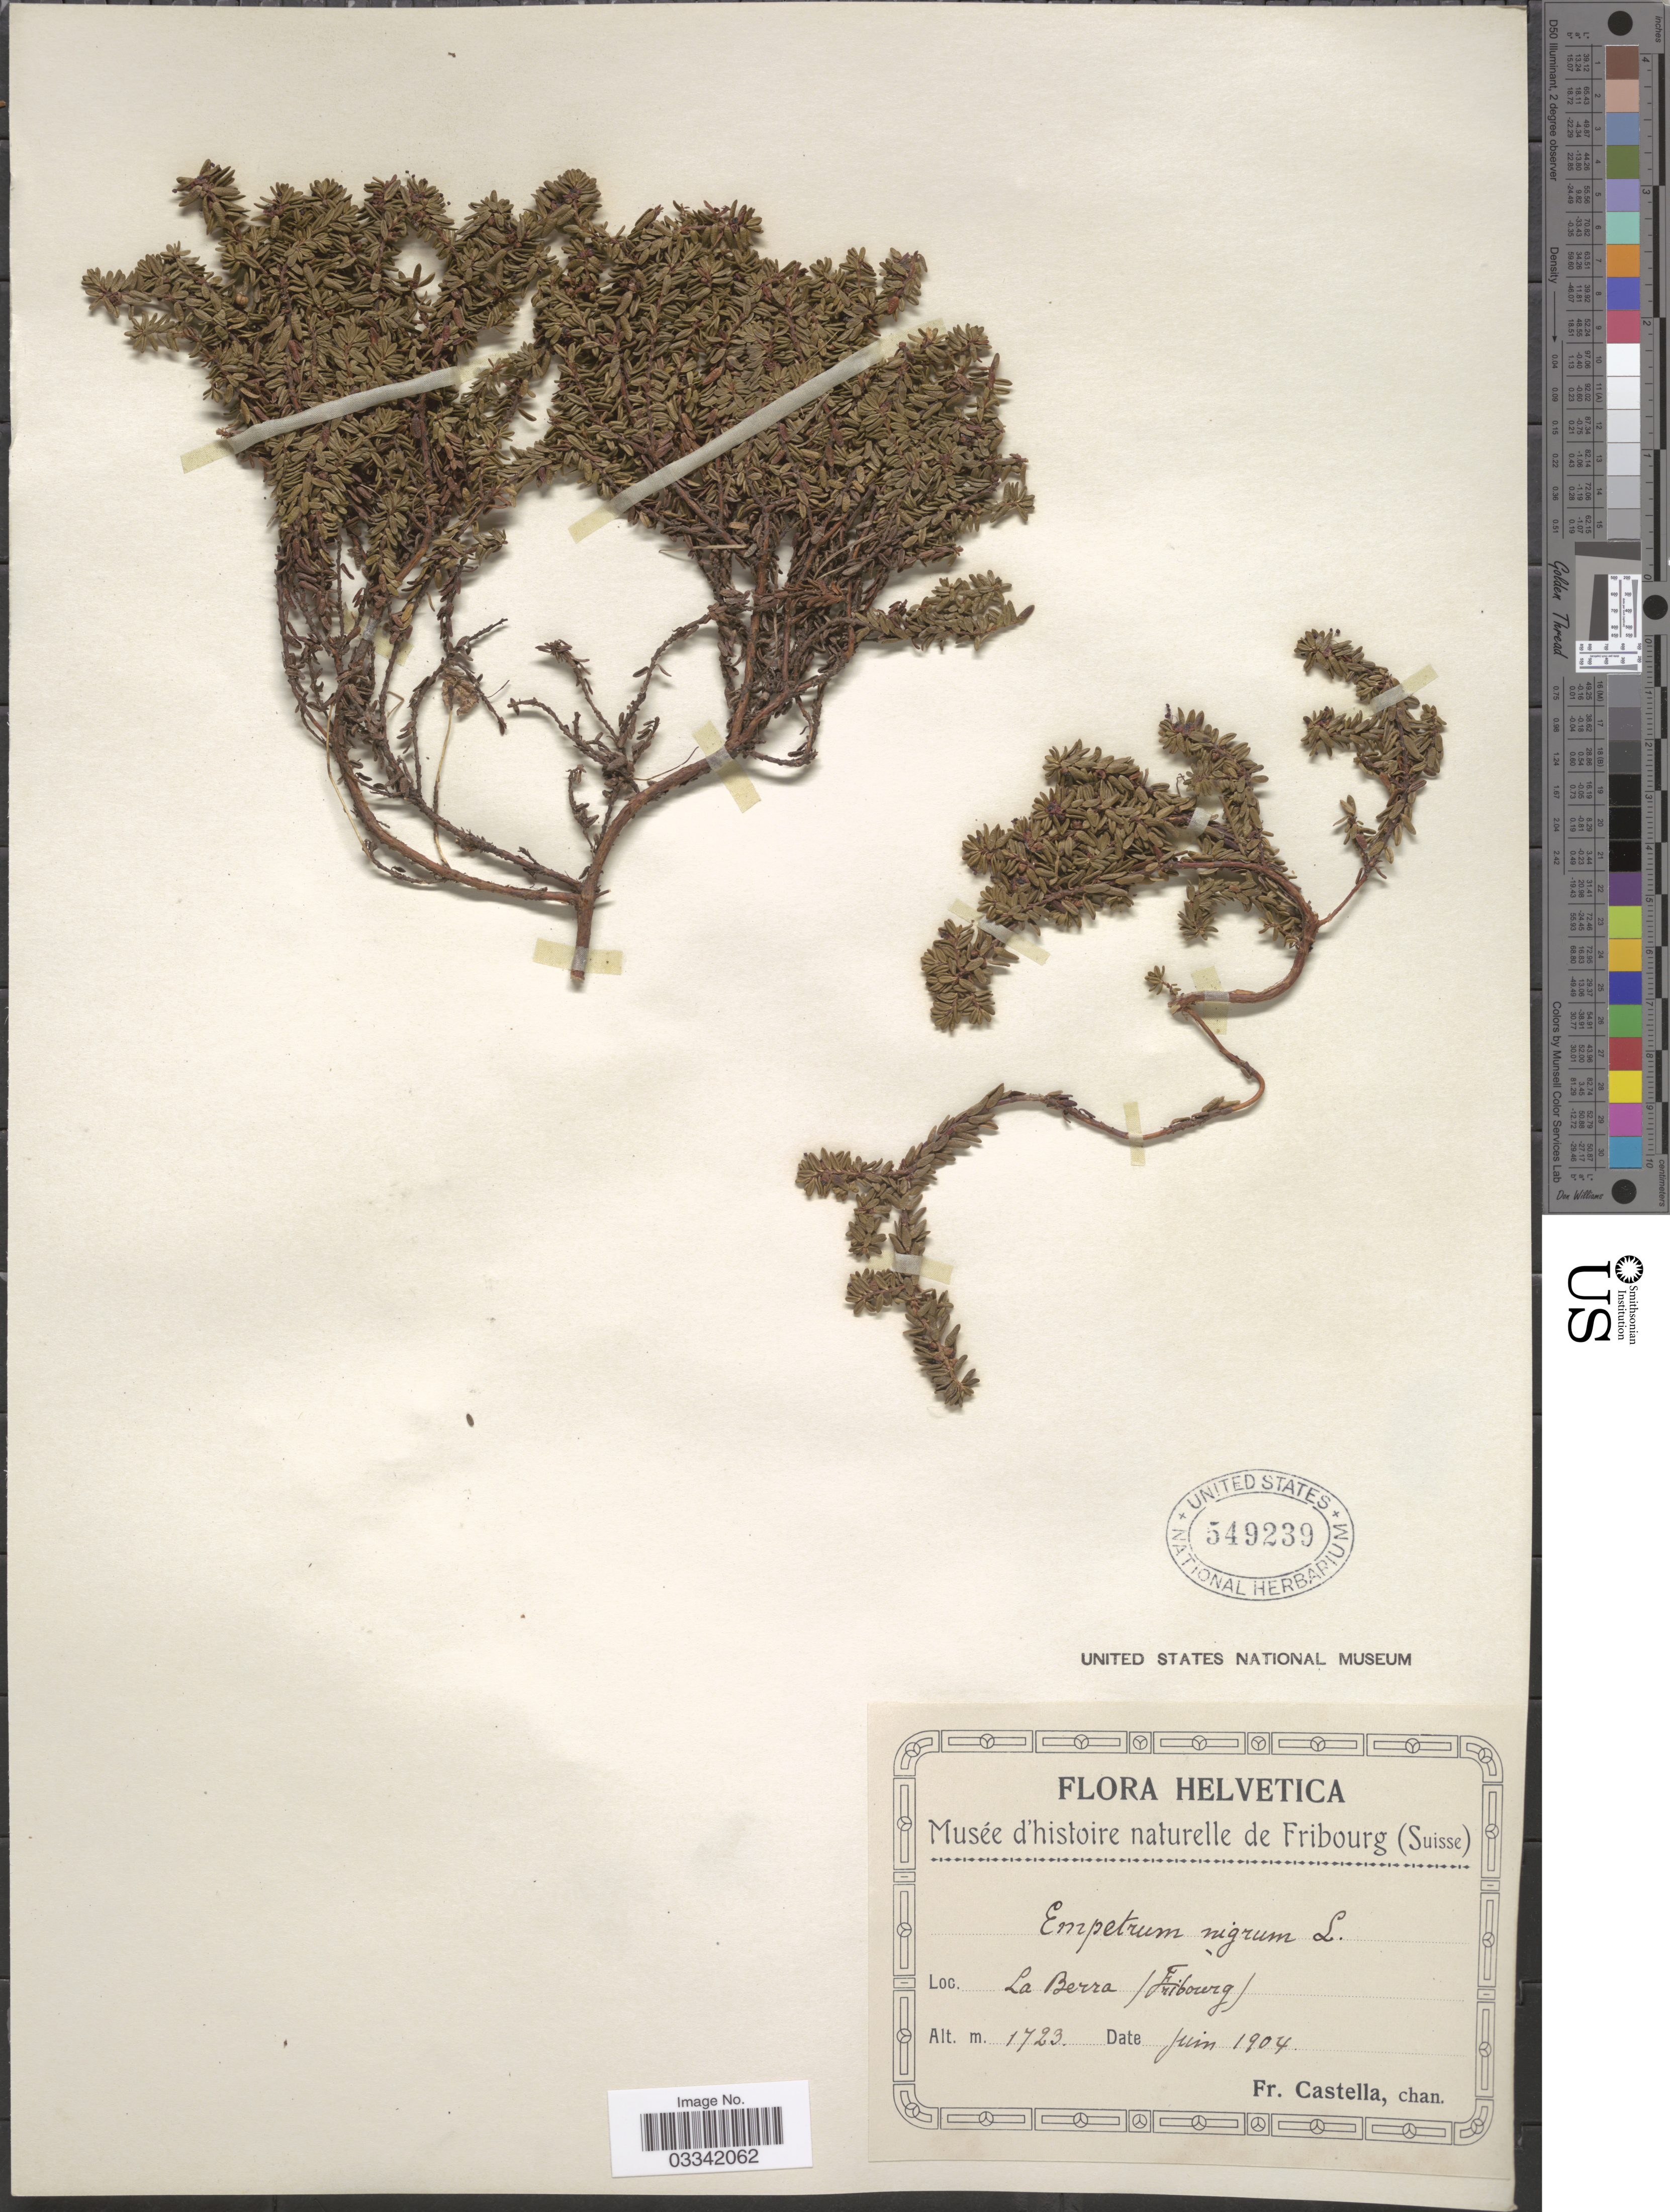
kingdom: Plantae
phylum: Tracheophyta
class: Magnoliopsida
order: Ericales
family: Ericaceae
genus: Empetrum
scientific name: Empetrum nigrum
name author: L.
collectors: Fr. Castella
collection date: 1904-06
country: Switzerland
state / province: Fribourg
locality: Helvetica, La Berra.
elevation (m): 1723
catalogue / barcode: US 549239